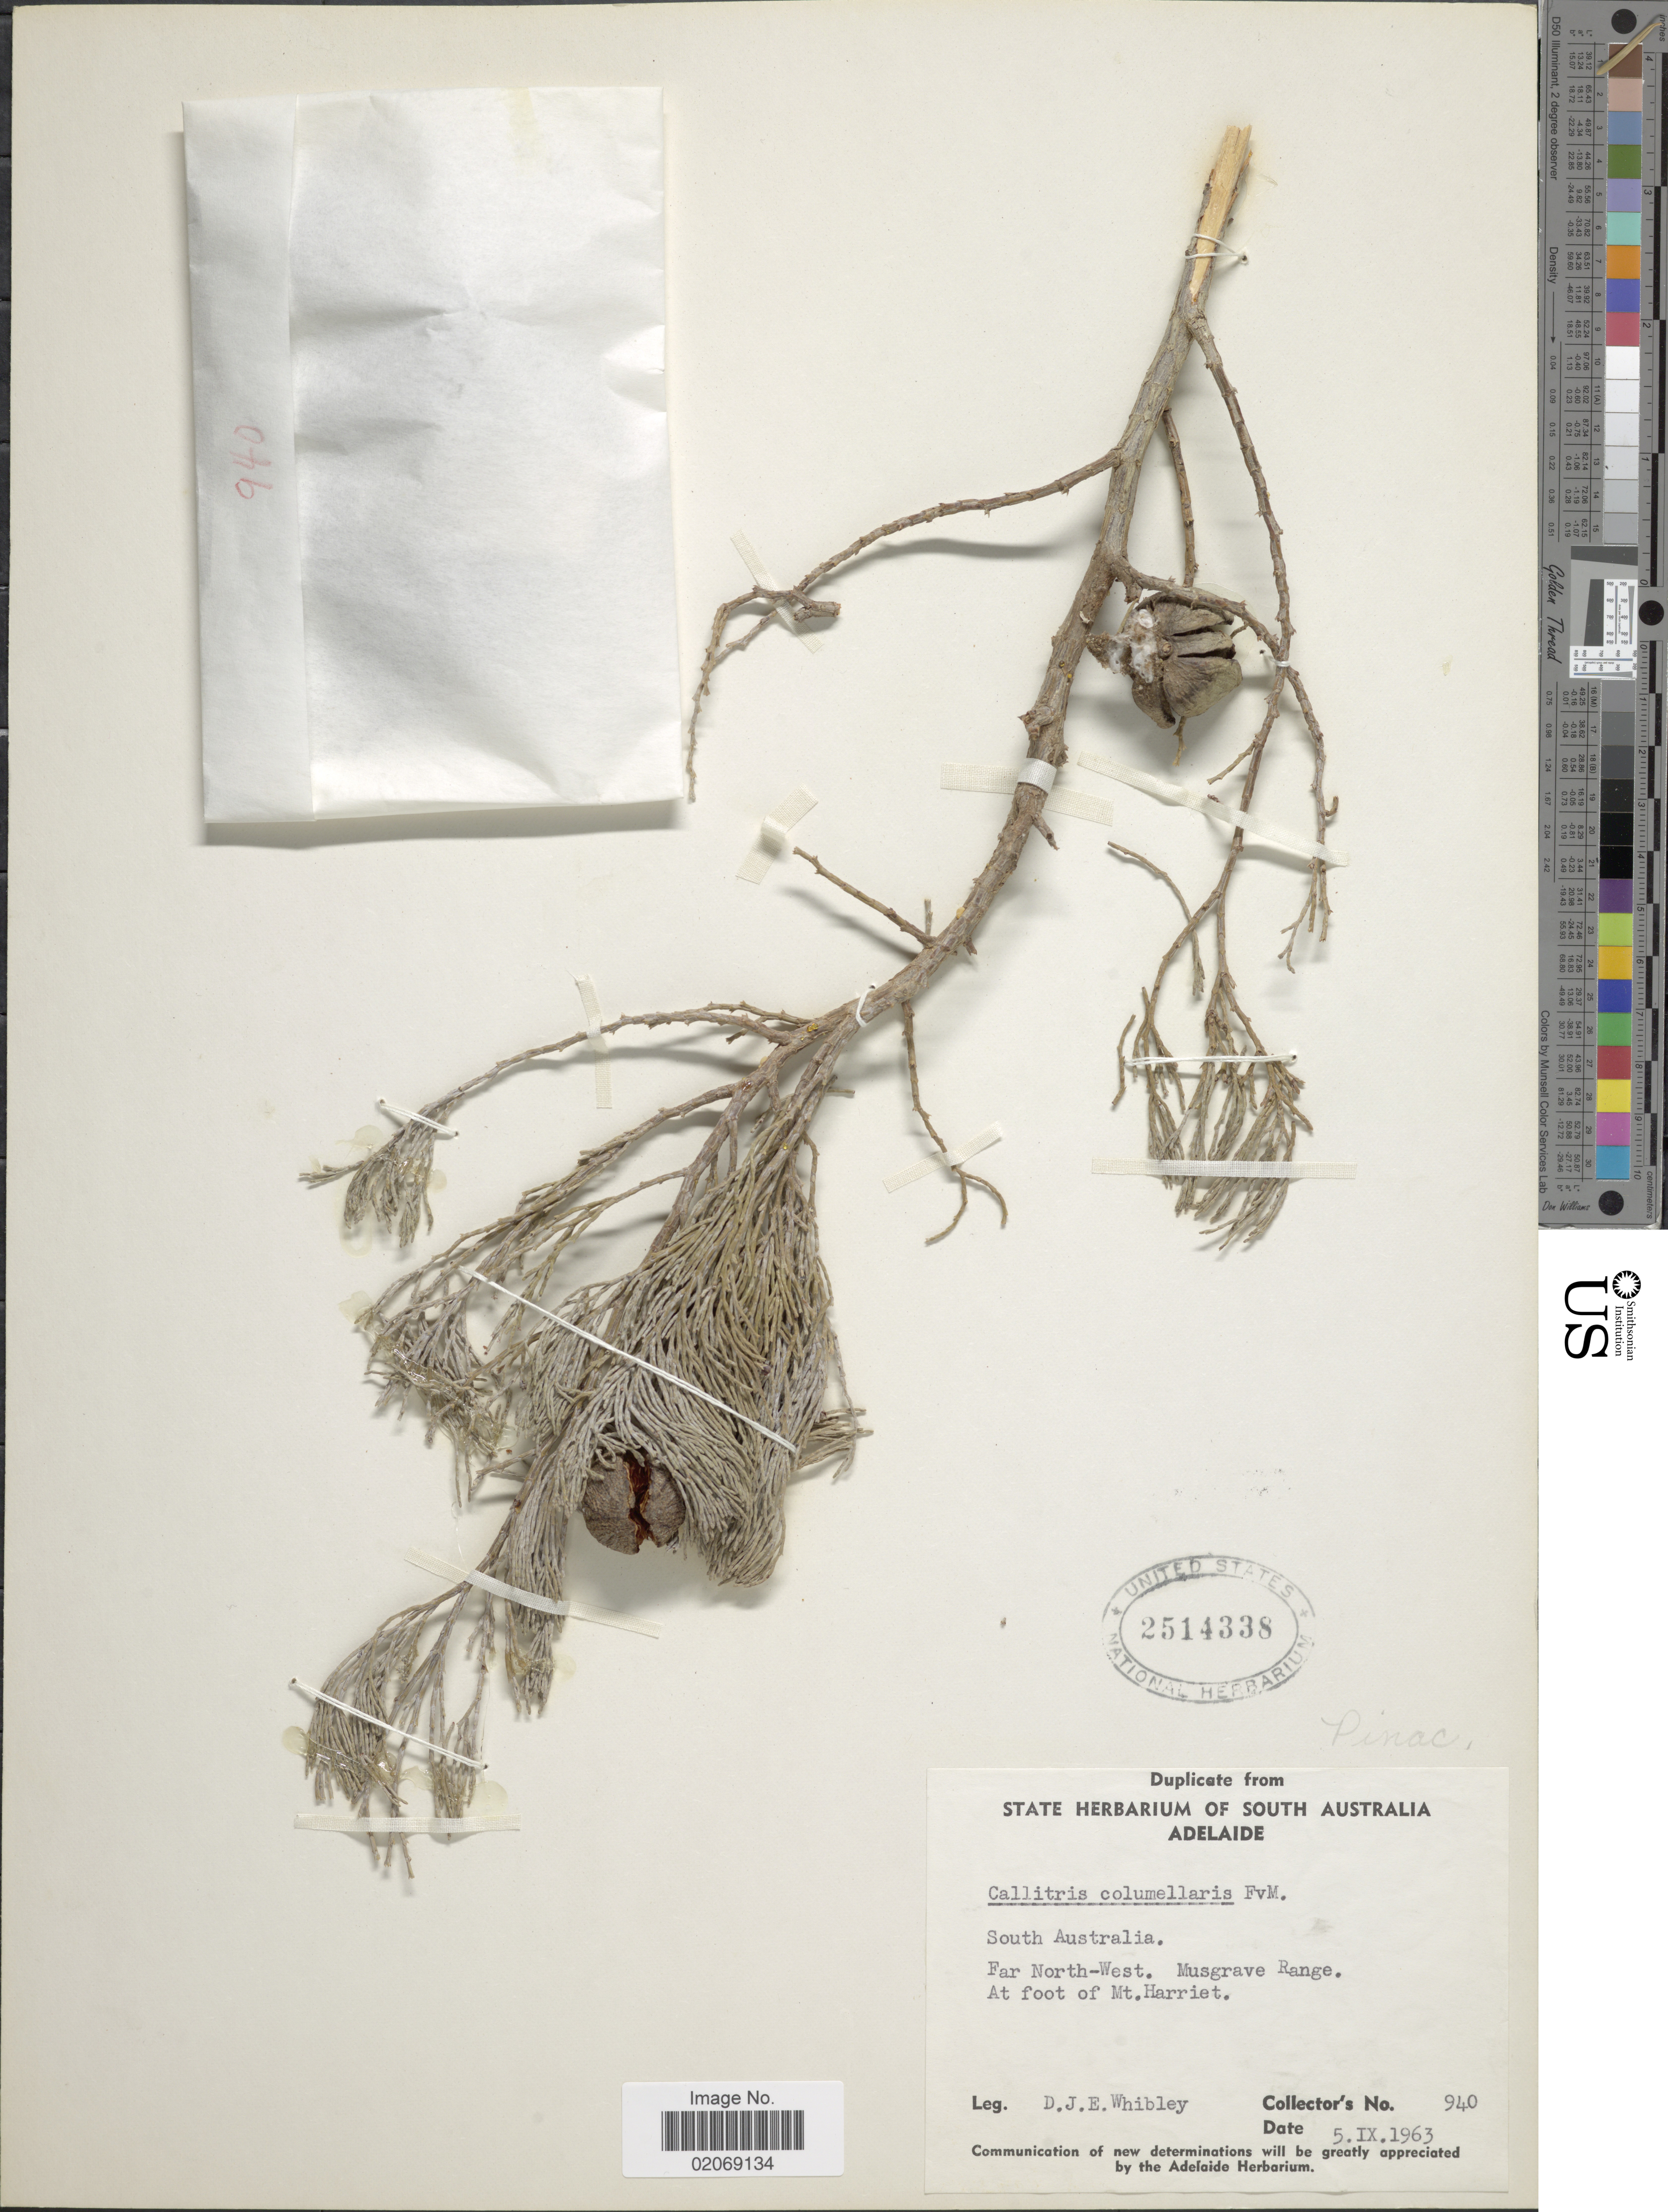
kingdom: Plantae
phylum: Tracheophyta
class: Pinopsida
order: Pinales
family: Cupressaceae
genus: Callitris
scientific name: Callitris columellaris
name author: F. Muell.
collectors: D. Whibley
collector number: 940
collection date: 1963-09-05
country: Australia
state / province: South Australia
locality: Far North- West. Musgrave Range. At foot of Mt. Harriet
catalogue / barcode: US 2514338